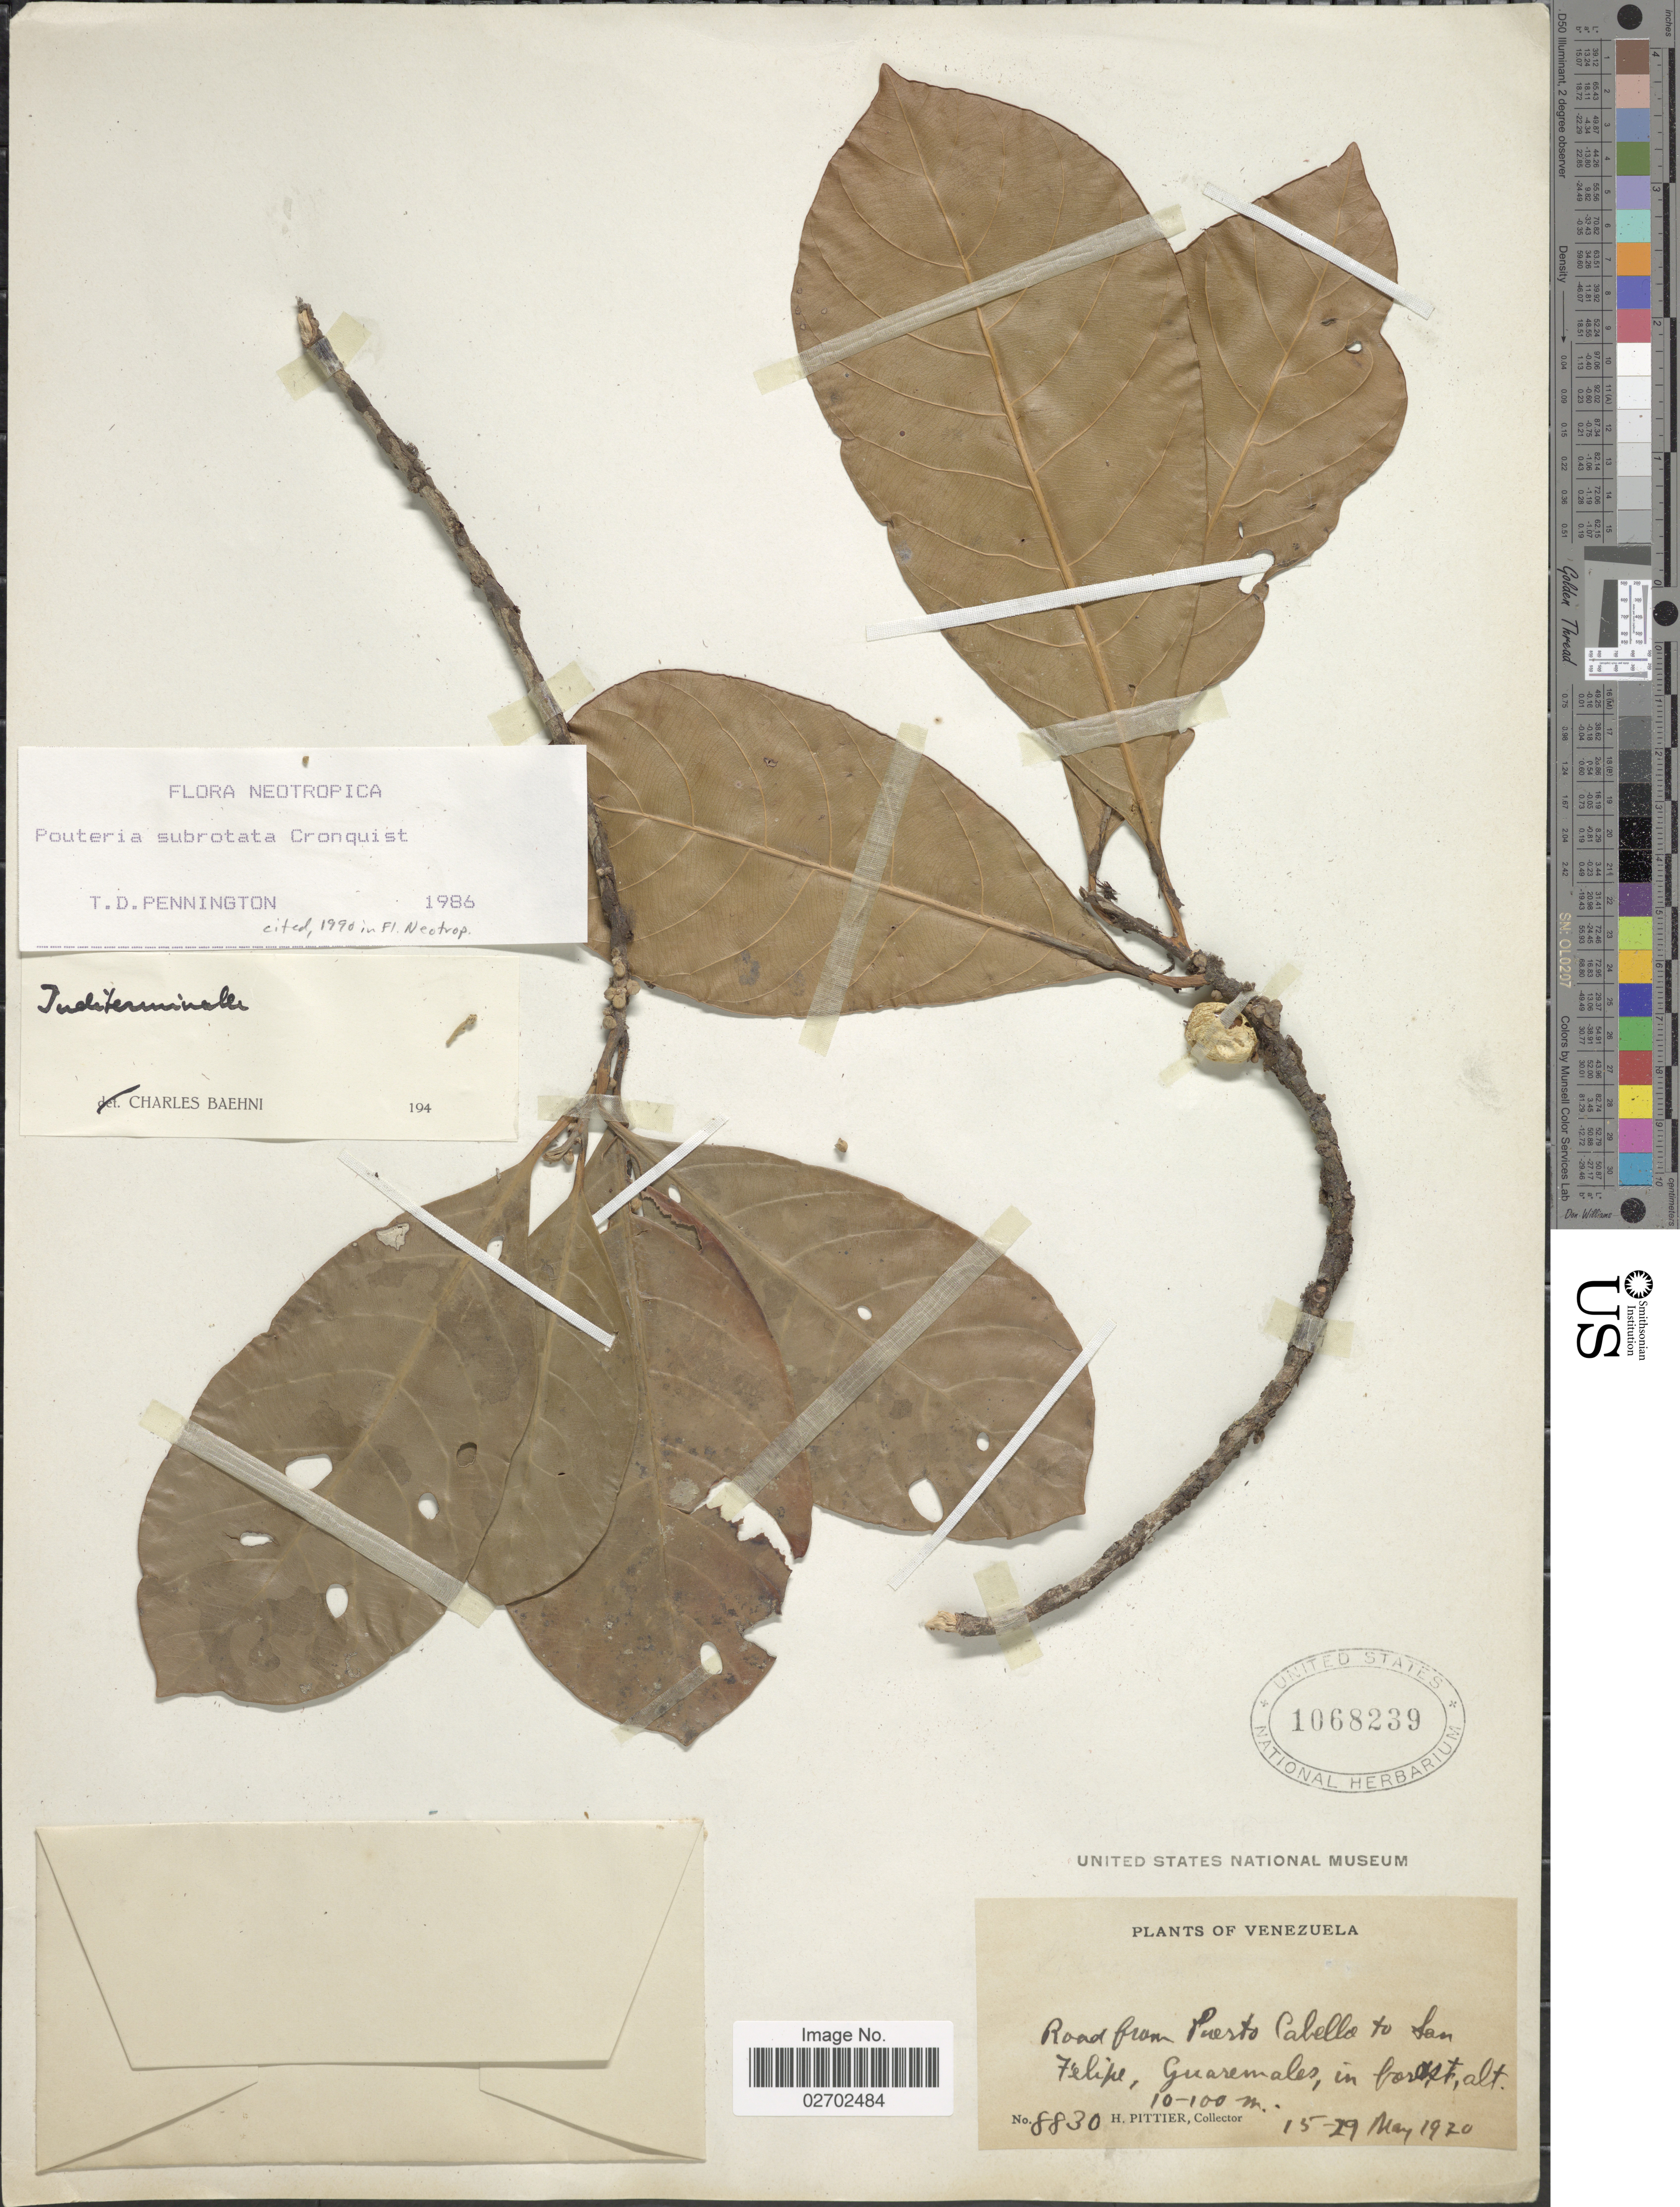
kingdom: Plantae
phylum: Tracheophyta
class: Magnoliopsida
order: Ericales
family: Sapotaceae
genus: Pouteria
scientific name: Pouteria subrotata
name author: Cronq.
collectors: H. F. Pittier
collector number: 8830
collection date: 1920-05-15/1920-05-29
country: Venezuela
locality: Road from Puerto Cabello to San Felipe, Guaremales, in forest.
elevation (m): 10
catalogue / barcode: US 1068239